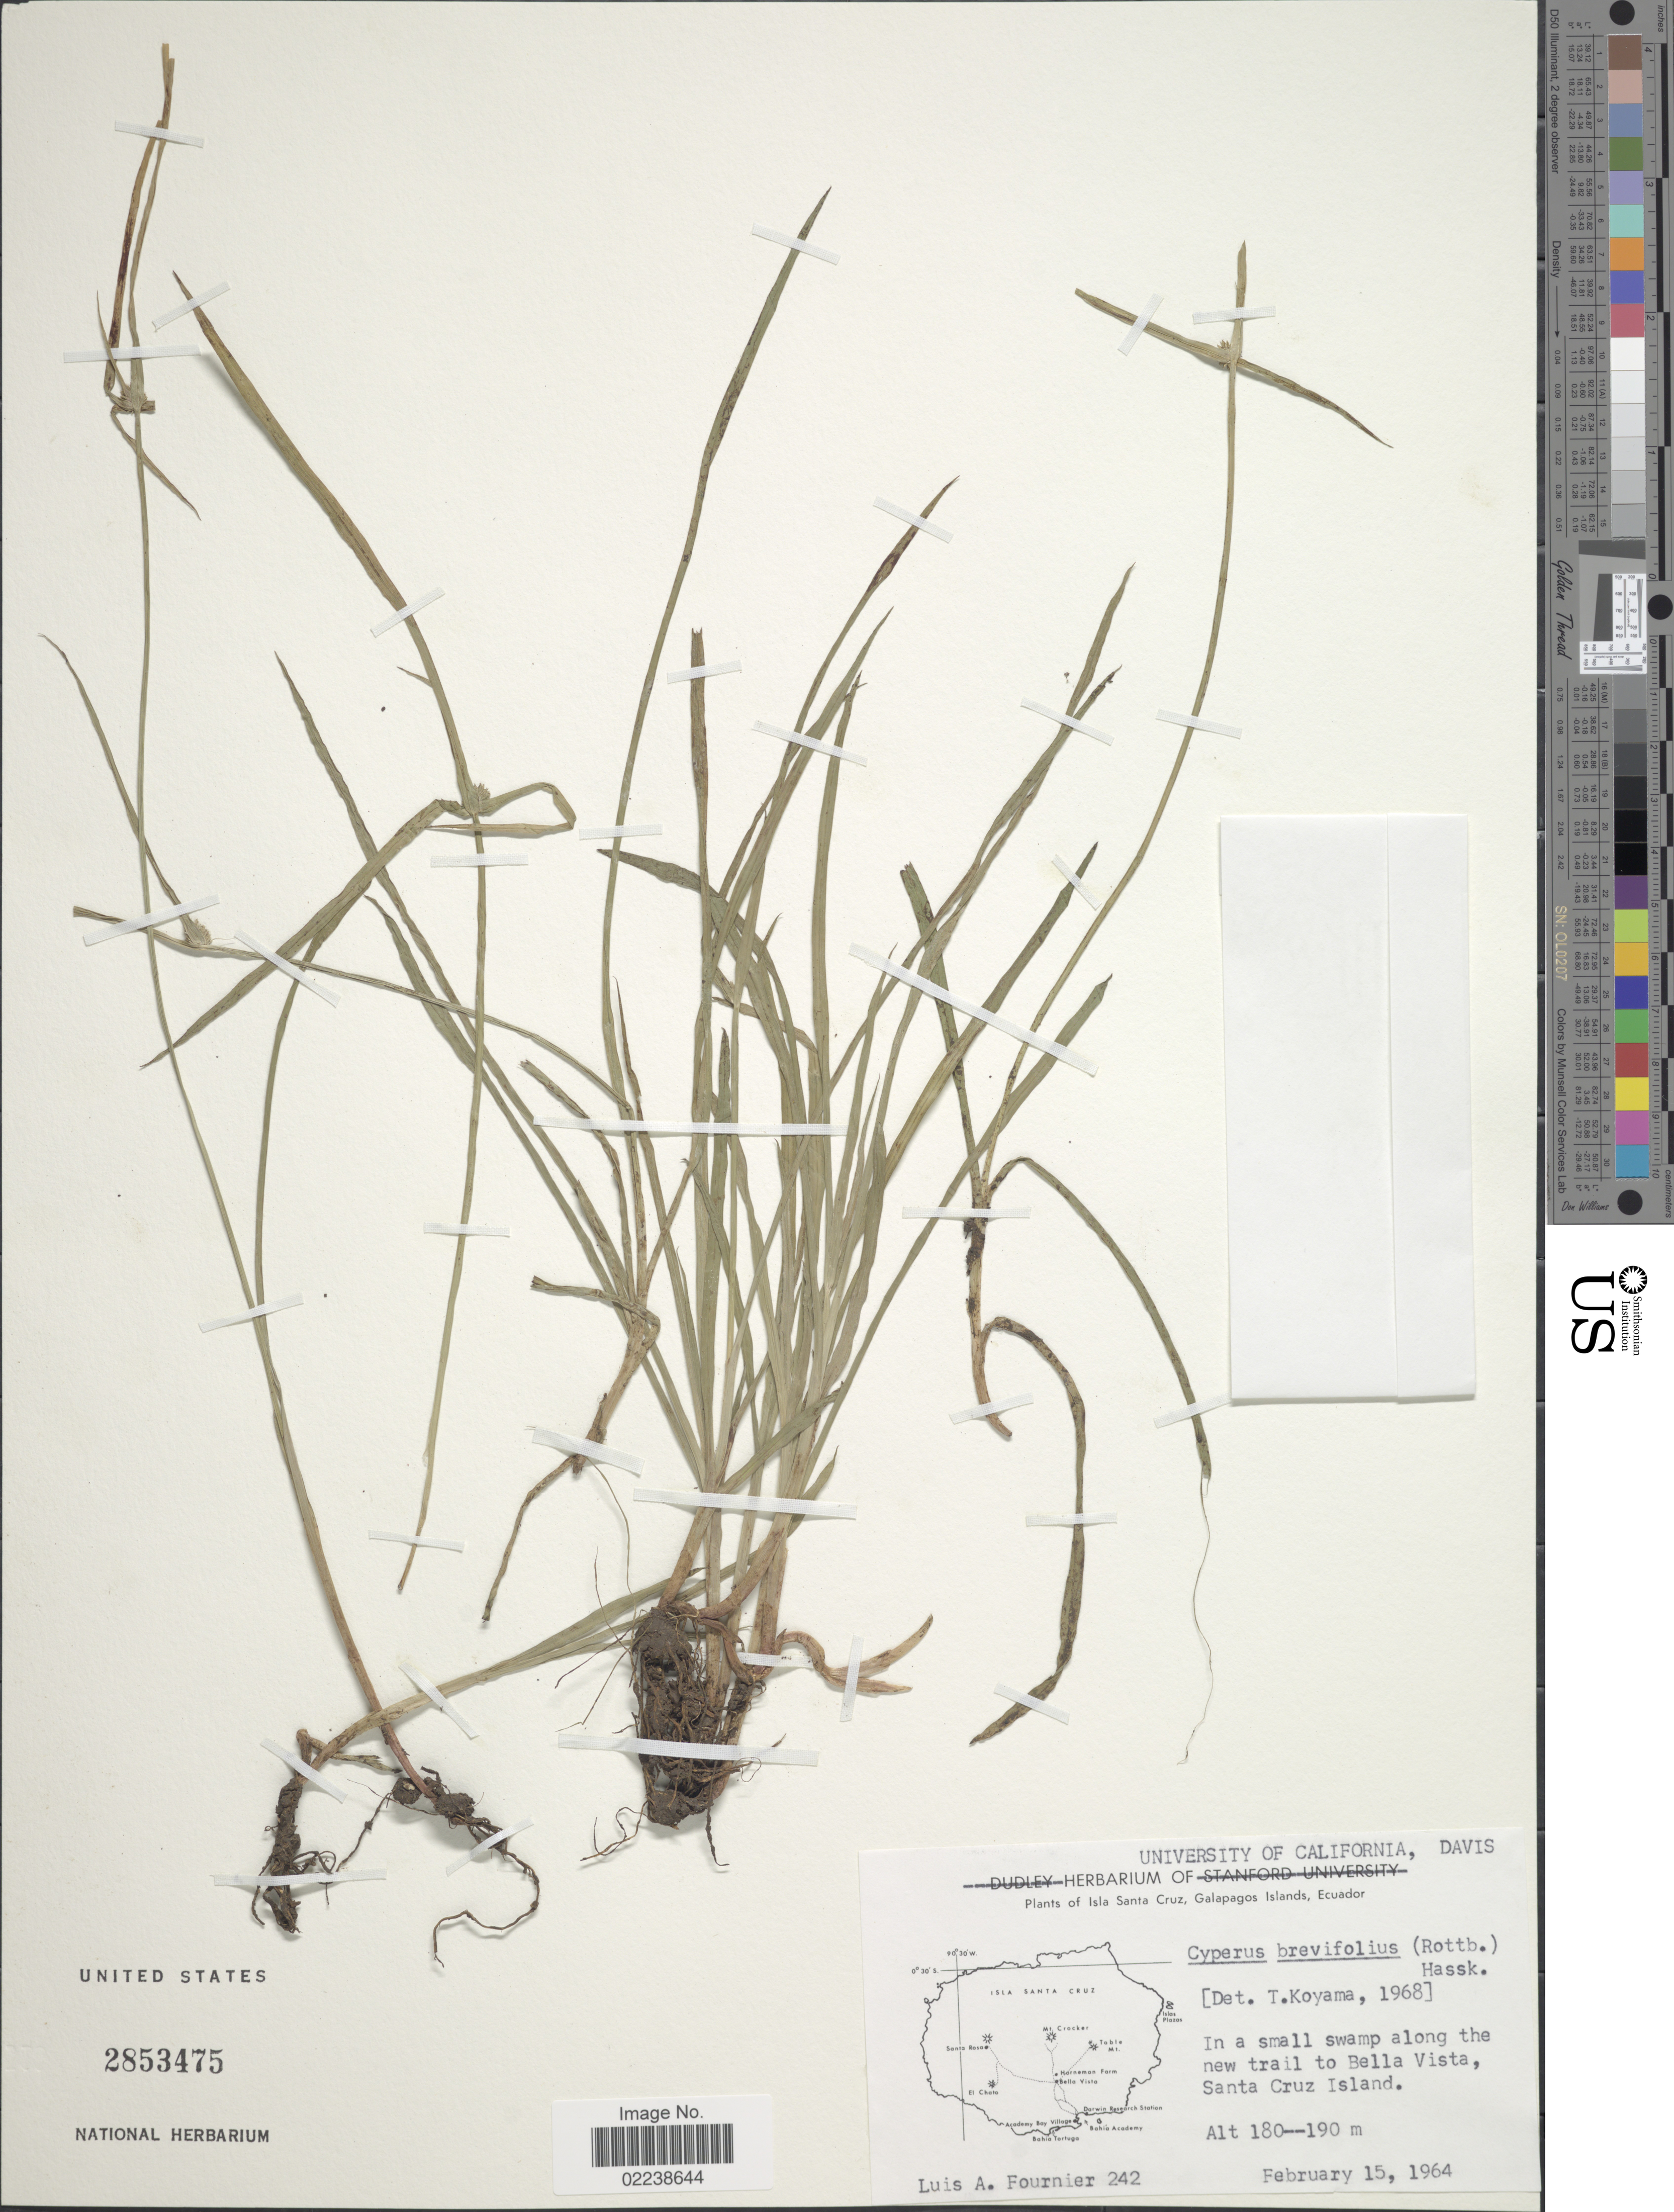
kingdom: Plantae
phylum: Tracheophyta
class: Liliopsida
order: Poales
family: Cyperaceae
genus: Cyperus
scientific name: Cyperus brevifolius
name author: (Rottb.) Hassk.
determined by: Strong, M. T., (US), Smithsonian Institution - National Museum of Natural History (UNITED STATES)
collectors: L. A. Fournier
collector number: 242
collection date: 1964-02-15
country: Ecuador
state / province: Colón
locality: Isla Santa Cruz, Galapagos Islands, Ecuador. In a small swamp along the new trail to Bella Vista, Santa Cruz Island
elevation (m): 180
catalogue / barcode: US 2853475